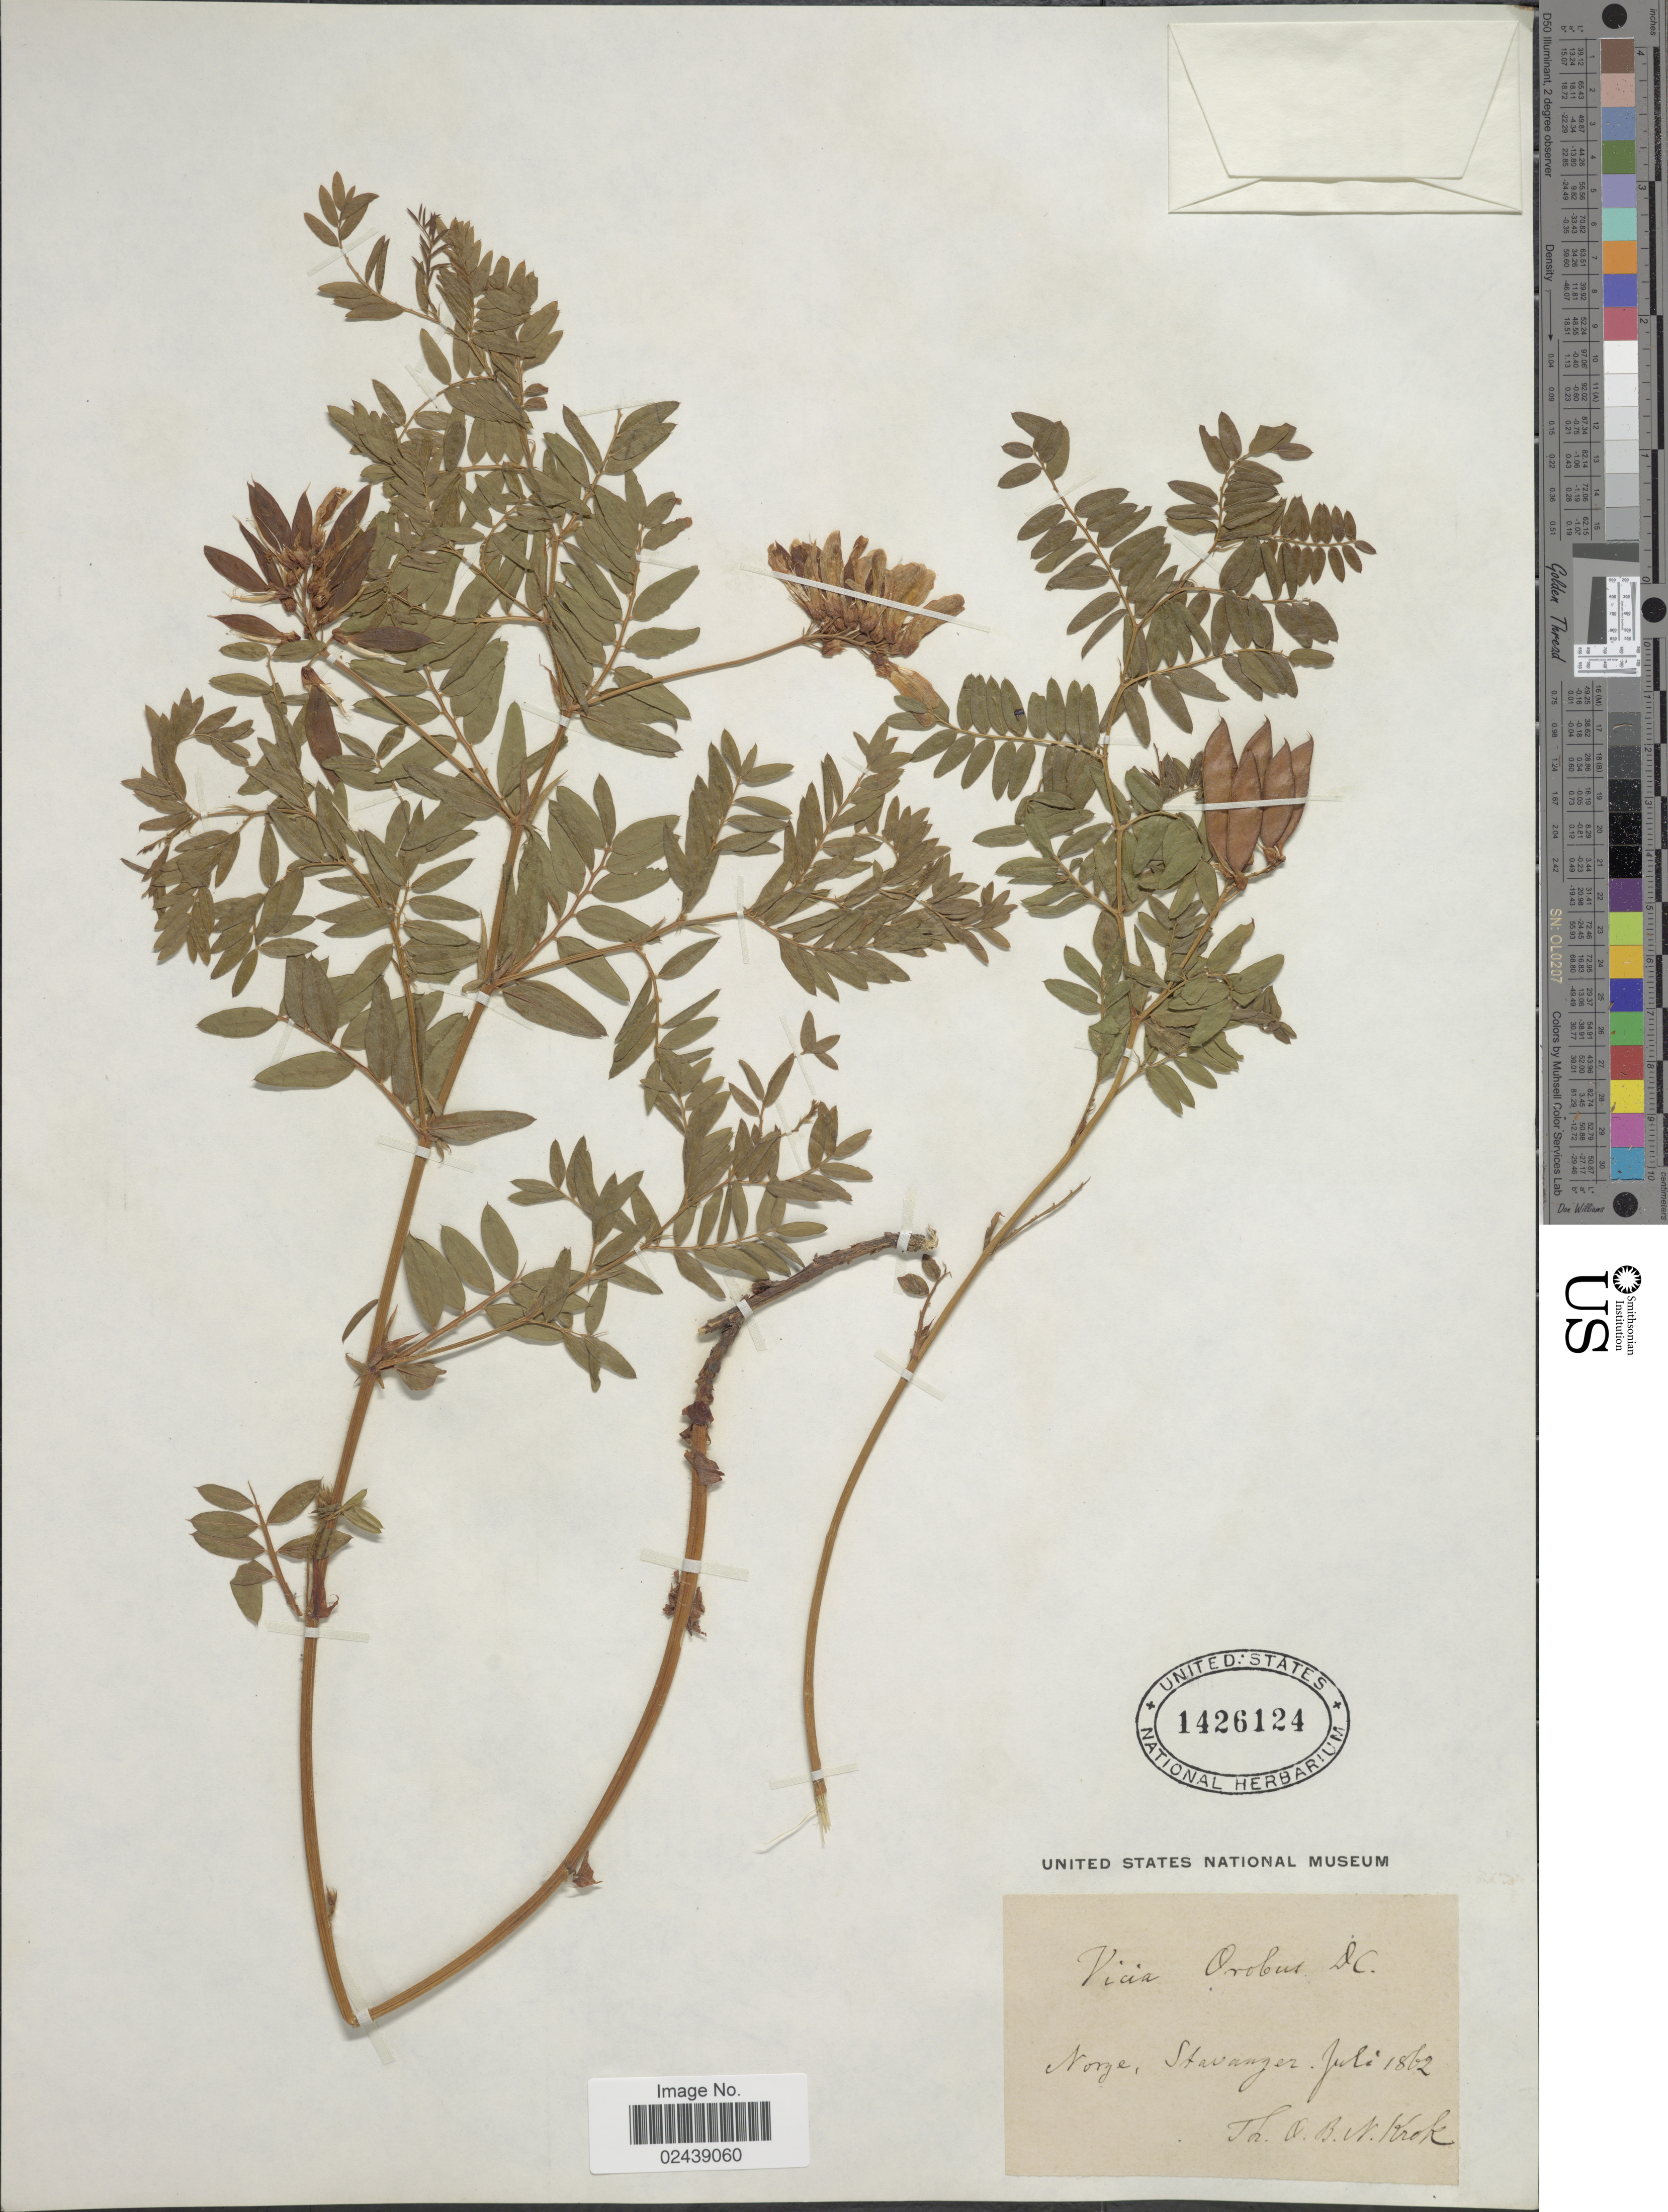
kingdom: Plantae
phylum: Tracheophyta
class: Magnoliopsida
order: Fabales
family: Fabaceae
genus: Vicia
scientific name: Vicia orobus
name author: DC.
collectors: T. Krok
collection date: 1862-07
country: Norway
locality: Norge, Stavanger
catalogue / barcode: US 1426124